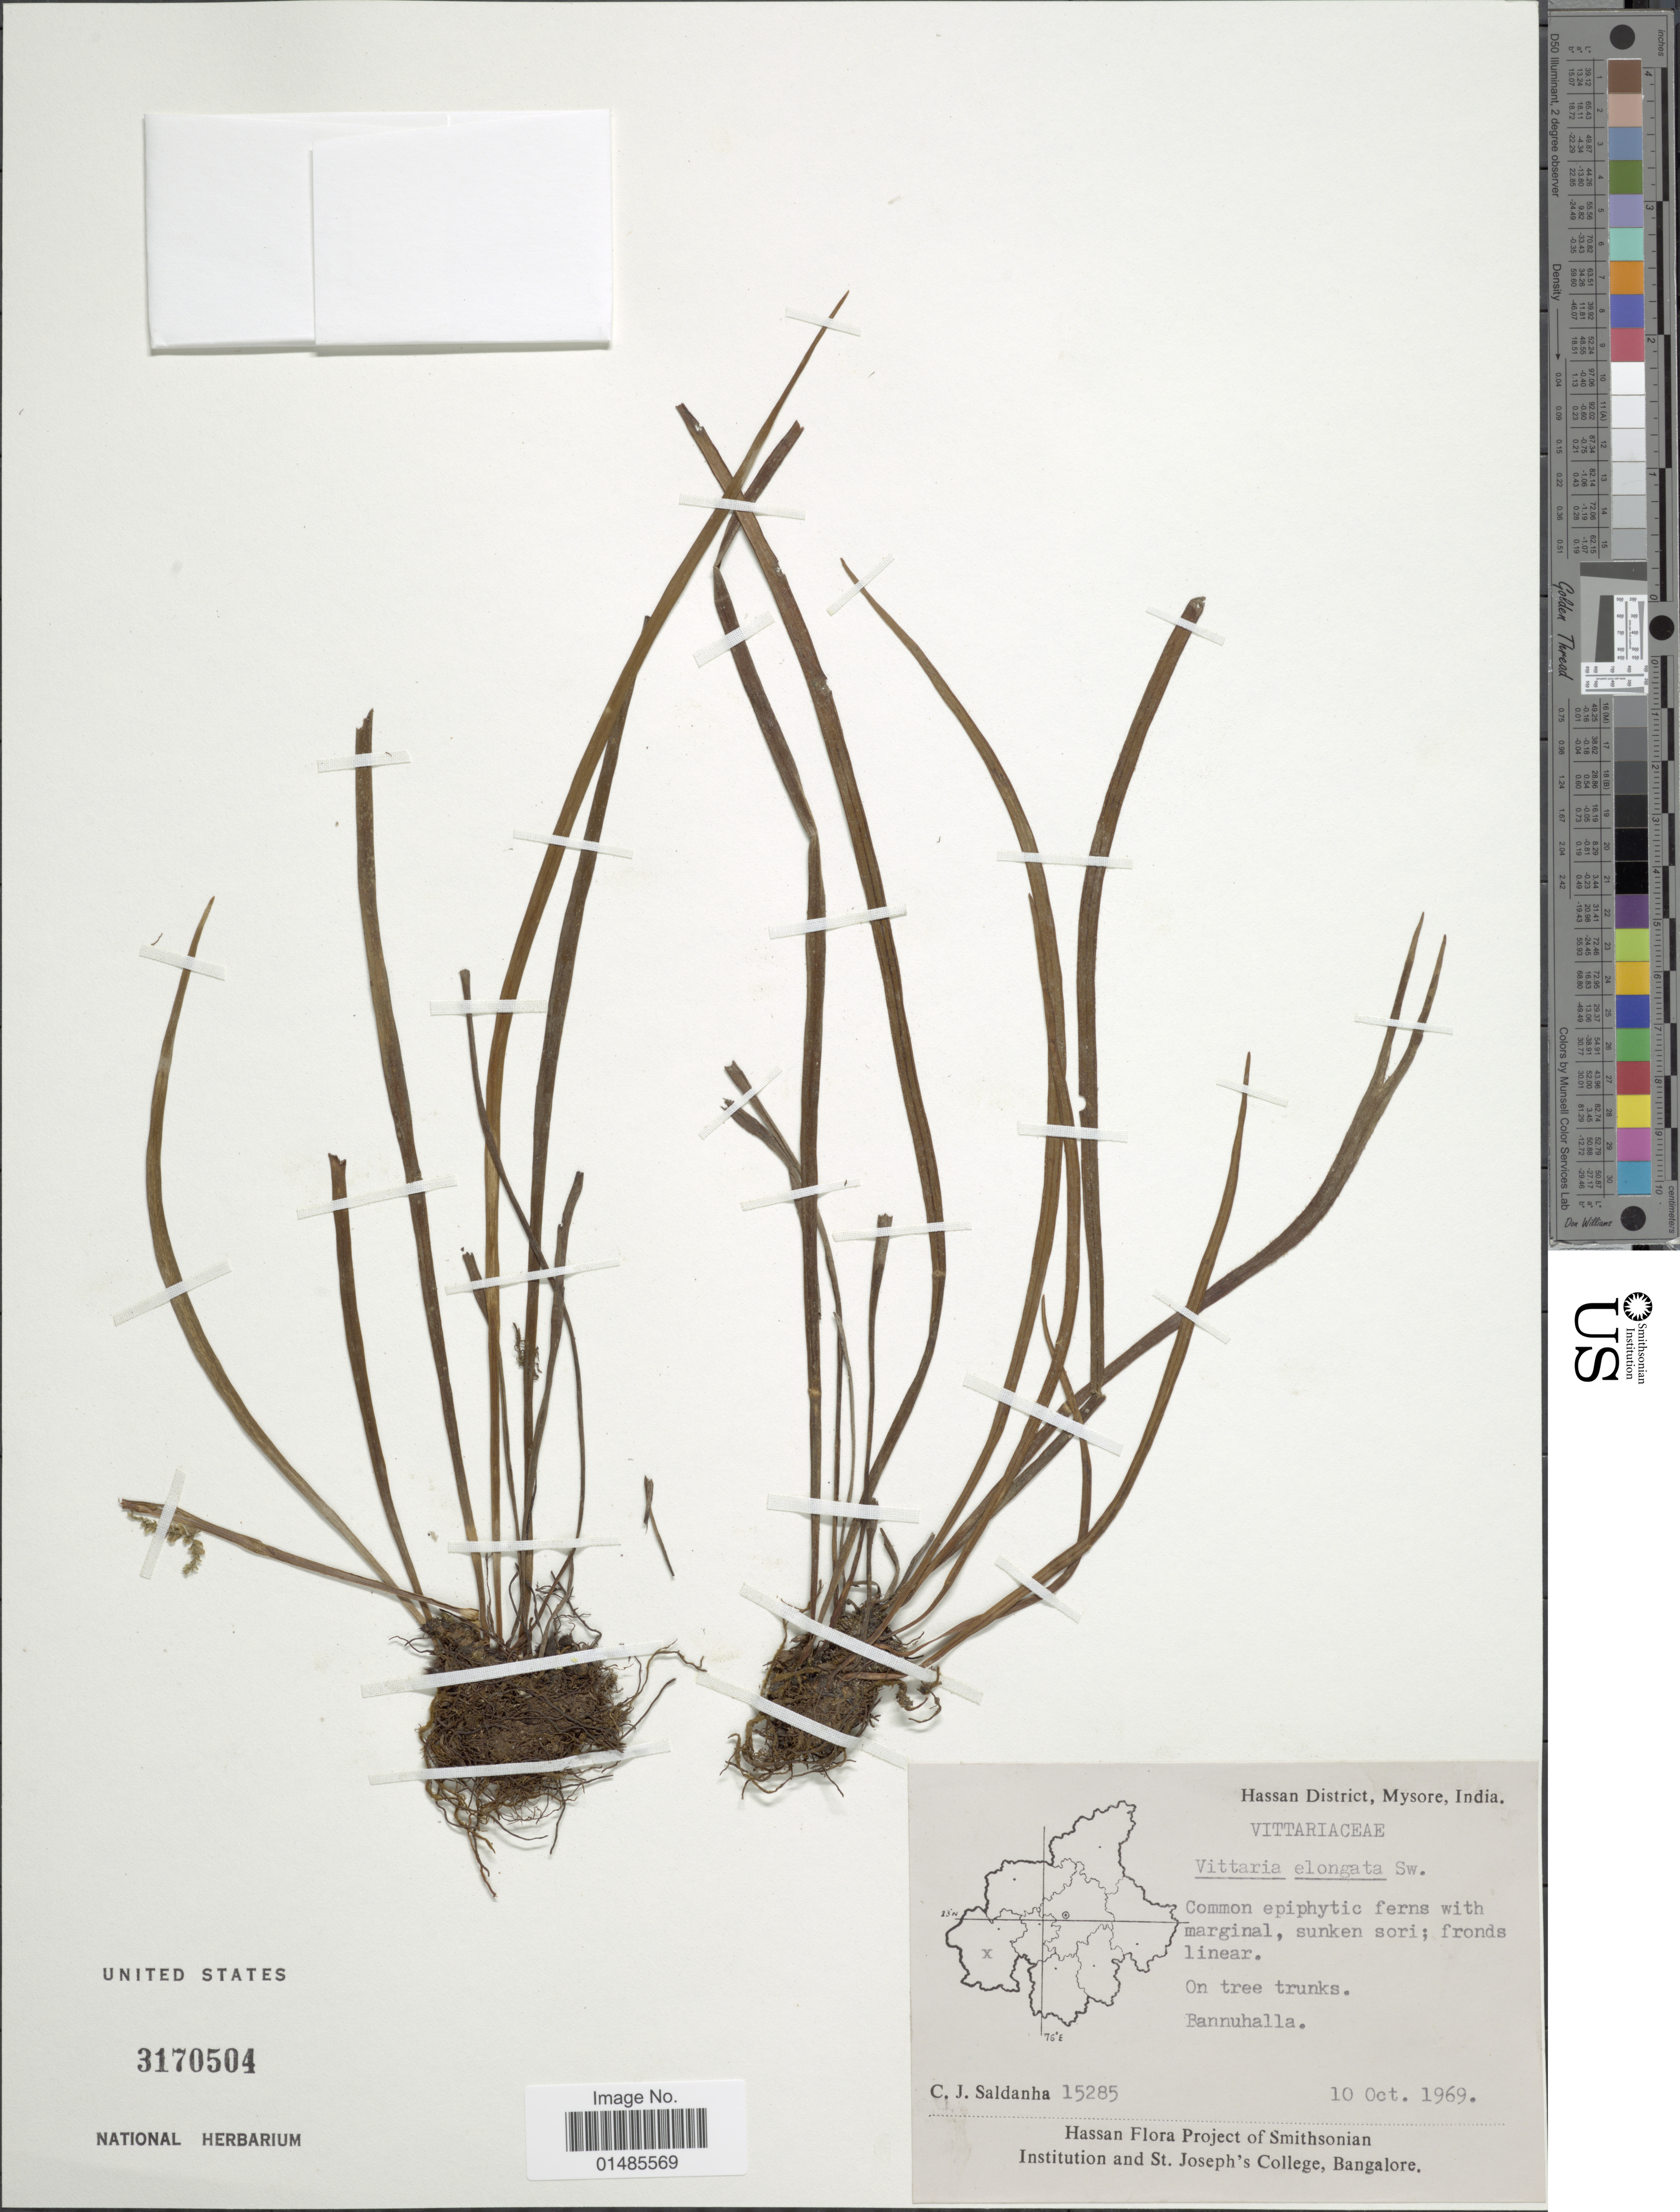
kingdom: Plantae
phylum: Tracheophyta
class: Polypodiopsida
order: Polypodiales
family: Pteridaceae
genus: Haplopteris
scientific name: Haplopteris elongata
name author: (Sw.) Crane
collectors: C. J. Saldanha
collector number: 15285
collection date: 1969-10-10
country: India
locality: Hassan District, Mysore. Bannuhalla.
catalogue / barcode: US 3170504